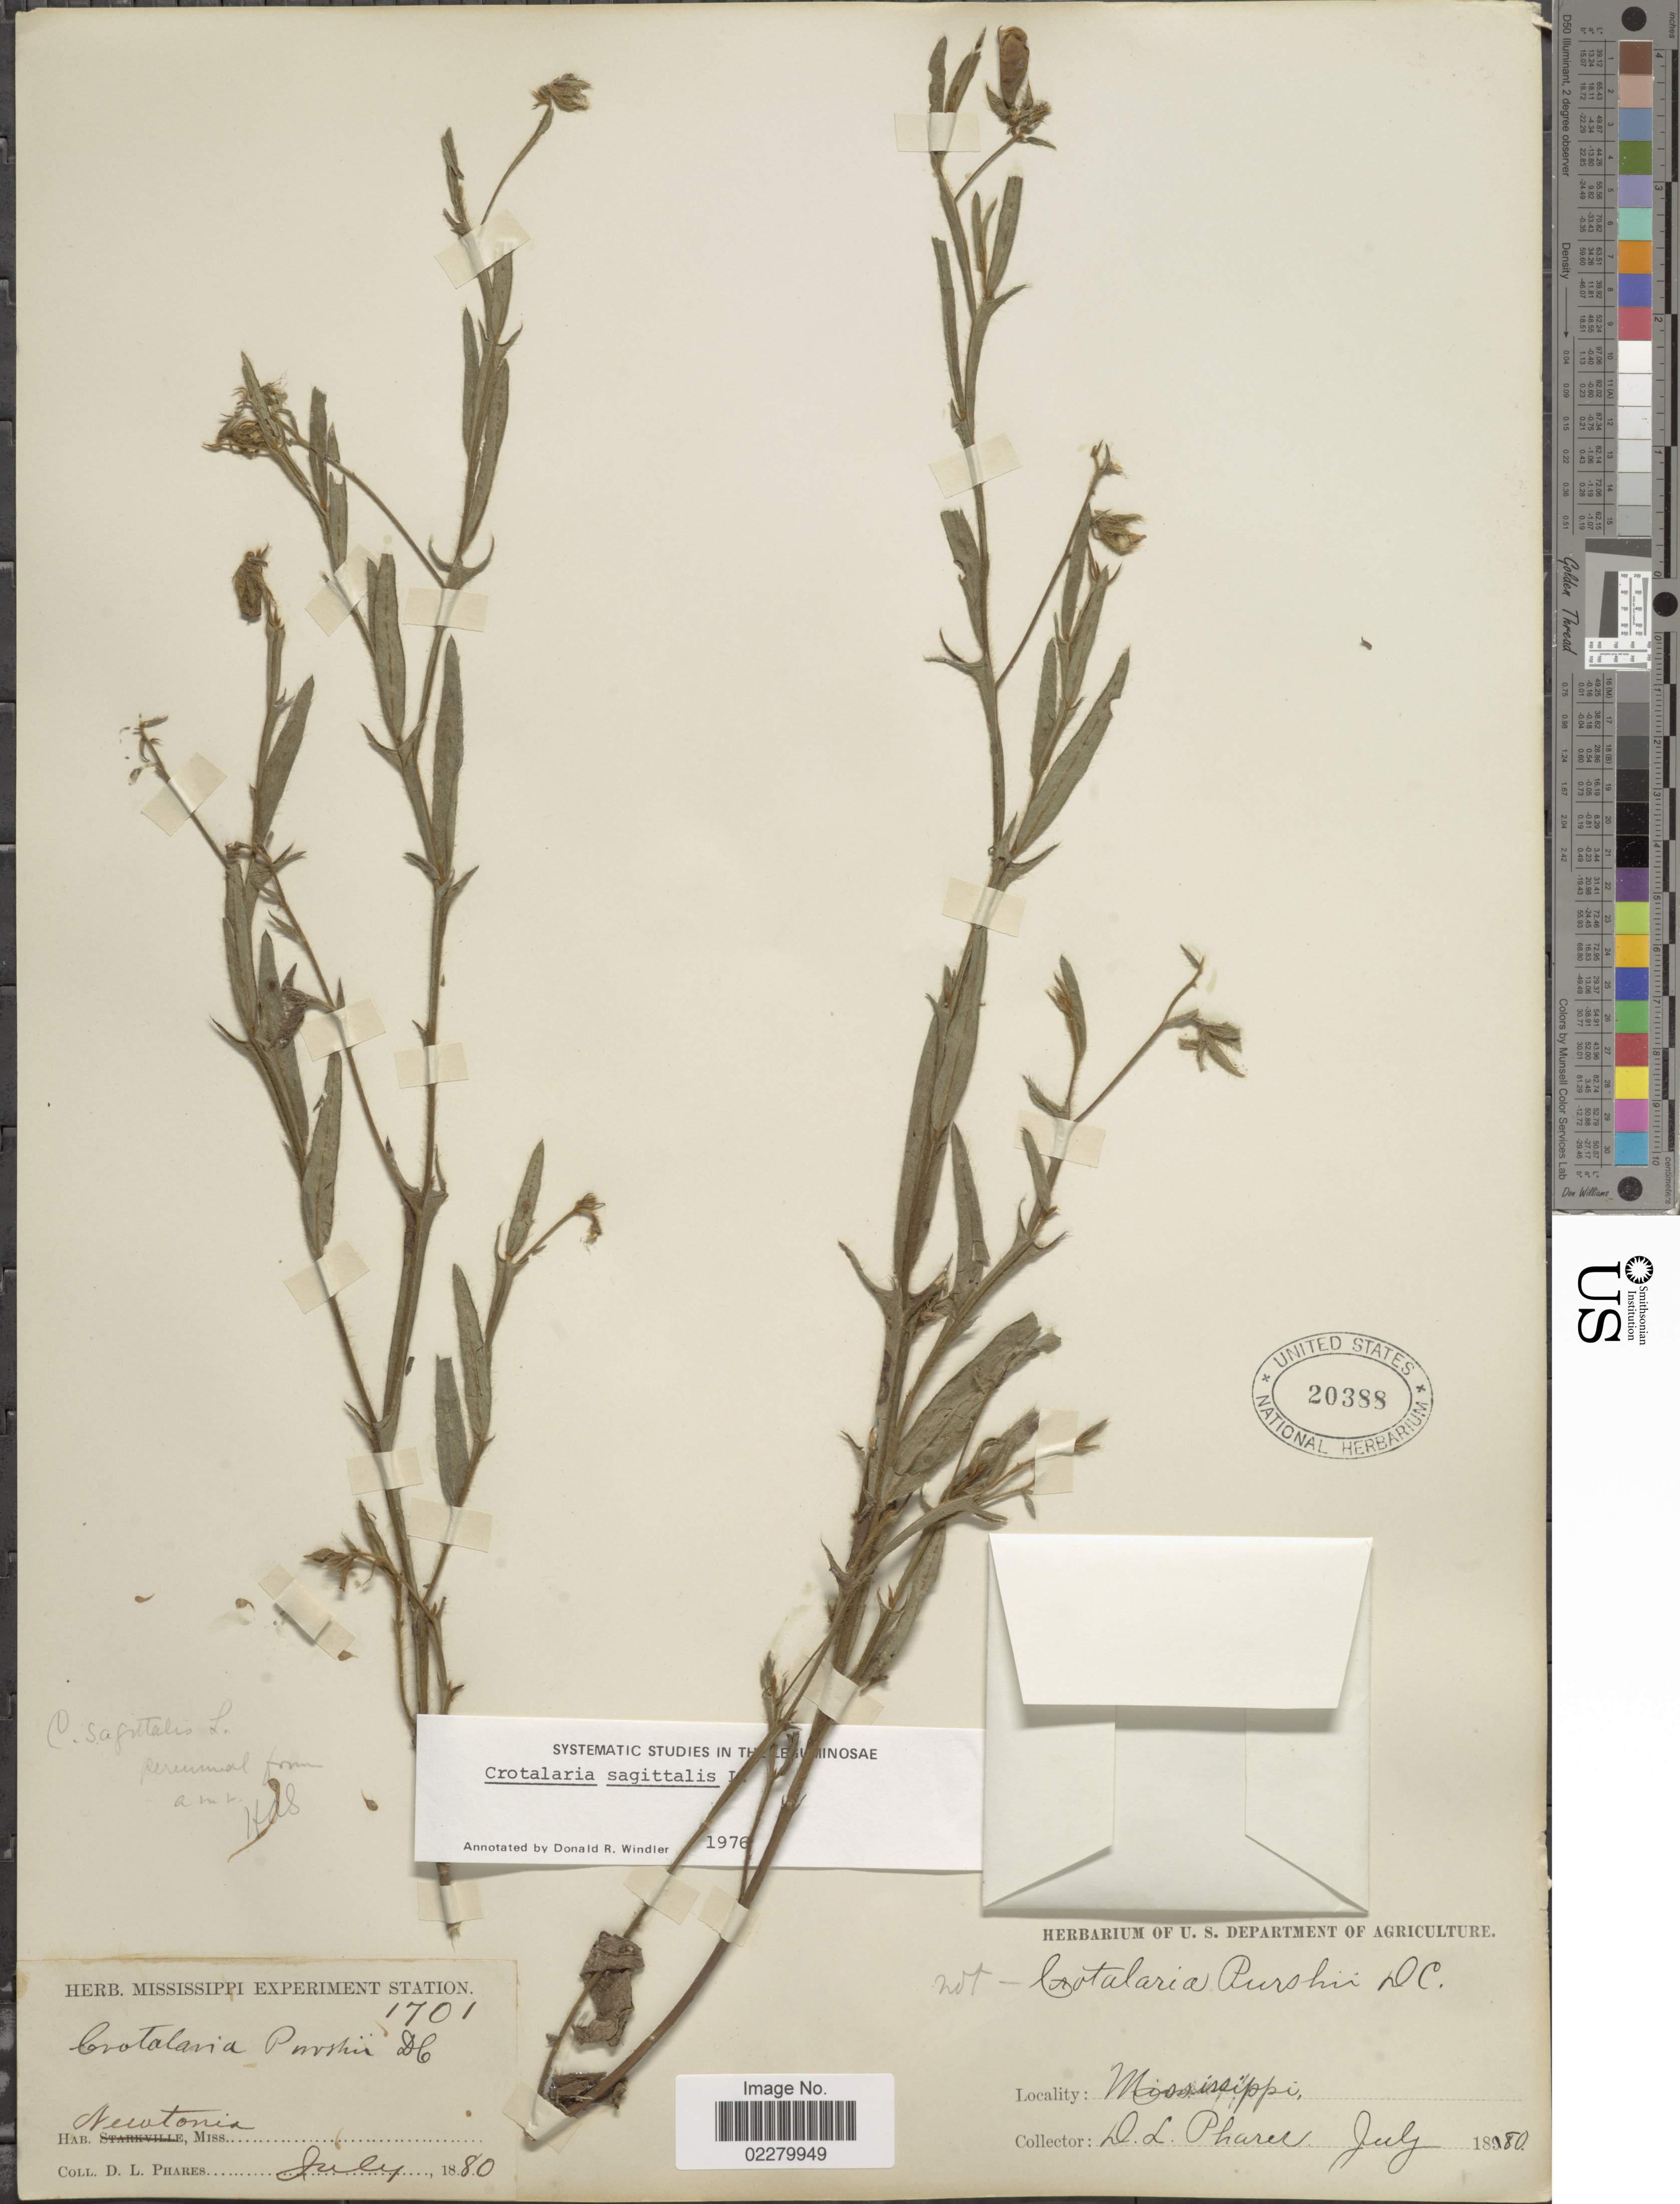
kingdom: Plantae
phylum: Tracheophyta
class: Magnoliopsida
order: Fabales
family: Fabaceae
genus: Crotalaria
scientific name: Crotalaria sagittalis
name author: L.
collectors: D. Phares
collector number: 1701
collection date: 1880-07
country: United States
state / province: Mississippi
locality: Newtonia, Miss.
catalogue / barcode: US 20388